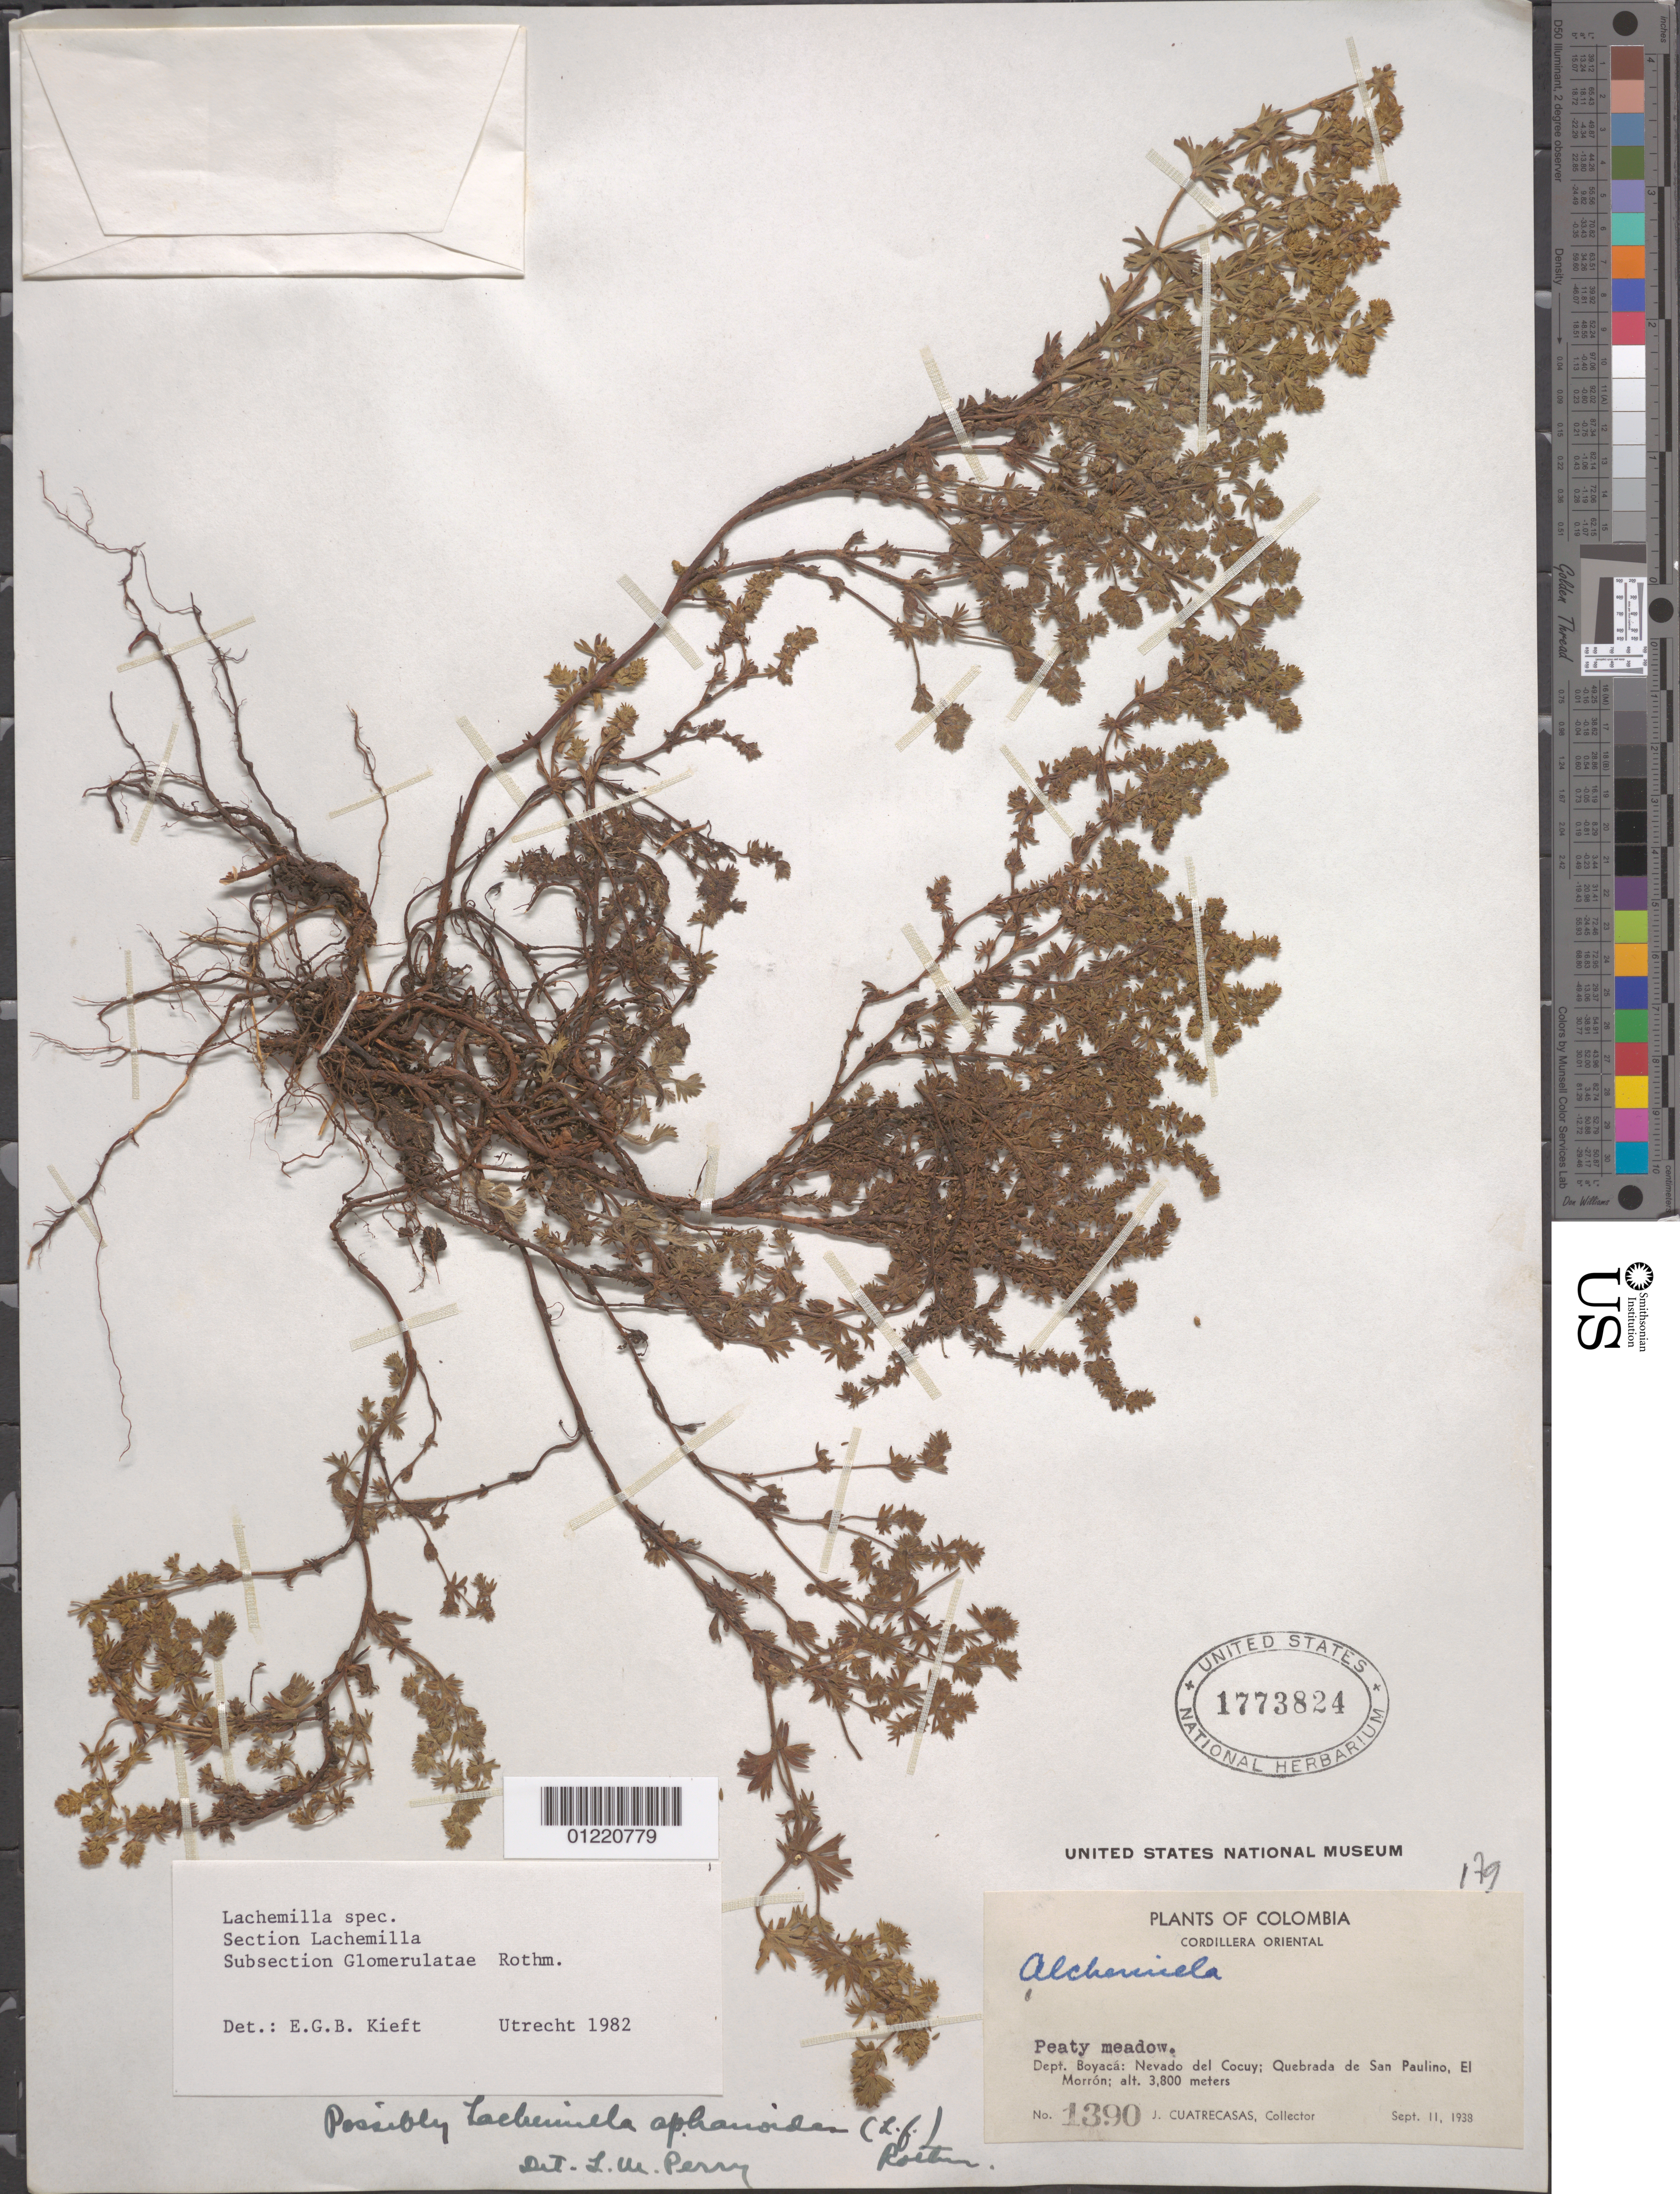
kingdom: Plantae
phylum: Tracheophyta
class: Magnoliopsida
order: Rosales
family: Rosaceae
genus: Lachemilla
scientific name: Lachemilla sp.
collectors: J. Cuatrecasas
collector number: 1390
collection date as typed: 11-Sep-38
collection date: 1938-09-11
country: Colombia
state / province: Boyacá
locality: Nevada del Cocuy, Quebrada de San Paulino, El Morron.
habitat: Peaty meadow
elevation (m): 3800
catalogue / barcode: US 1773824